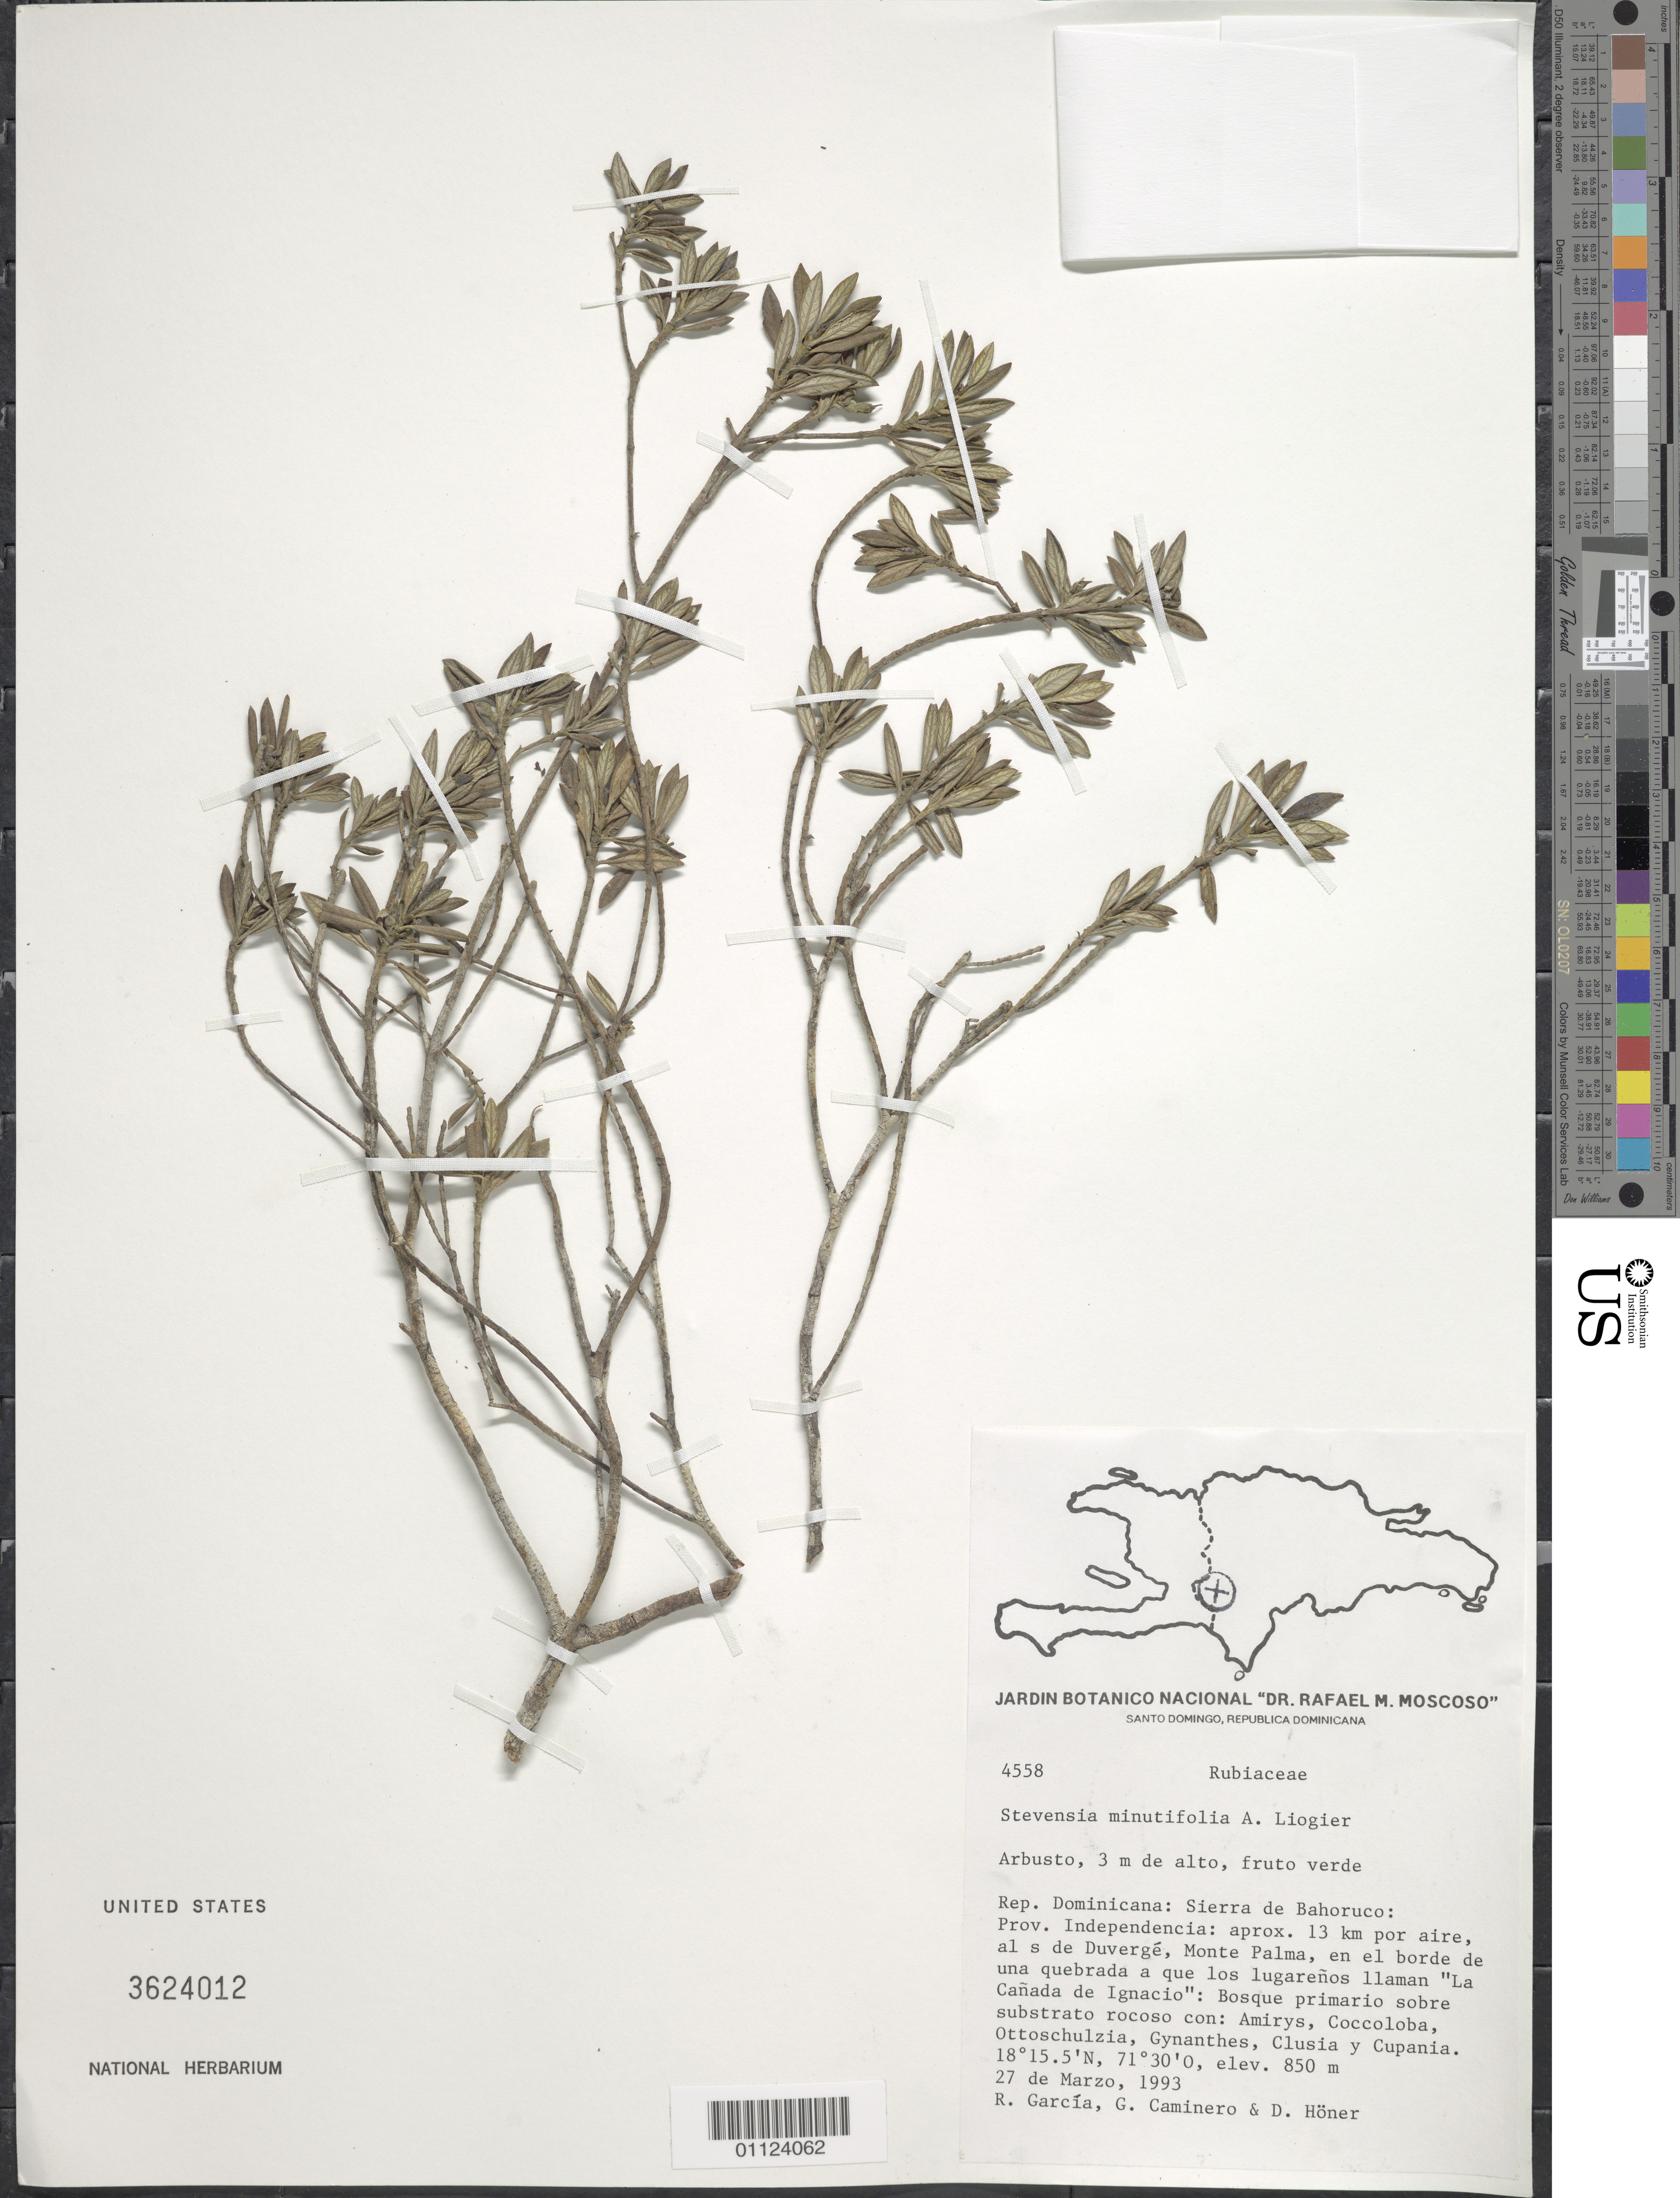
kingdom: Plantae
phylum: Tracheophyta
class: Magnoliopsida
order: Gentianales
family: Rubiaceae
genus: Stevensia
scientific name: Stevensia minutifolia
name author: Alain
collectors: R. G. García, G. Caminero & D. Höner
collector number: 4558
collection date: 1993-03-27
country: Dominican Republic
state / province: Independencia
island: Hispaniola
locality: Sierra de Bahoruco, aprox. 13 km por aire, al S de Duvergé, Monte Plama, en el borde de una quebrada a que los lugareños llaman "La Cañada de Ignacio".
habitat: Bosque primario sobre substrato rocoso con: Amirys, Coccoloba, Ottoschulzia, Gynanthes, Clusia y Cupania.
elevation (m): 850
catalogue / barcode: US 3624012